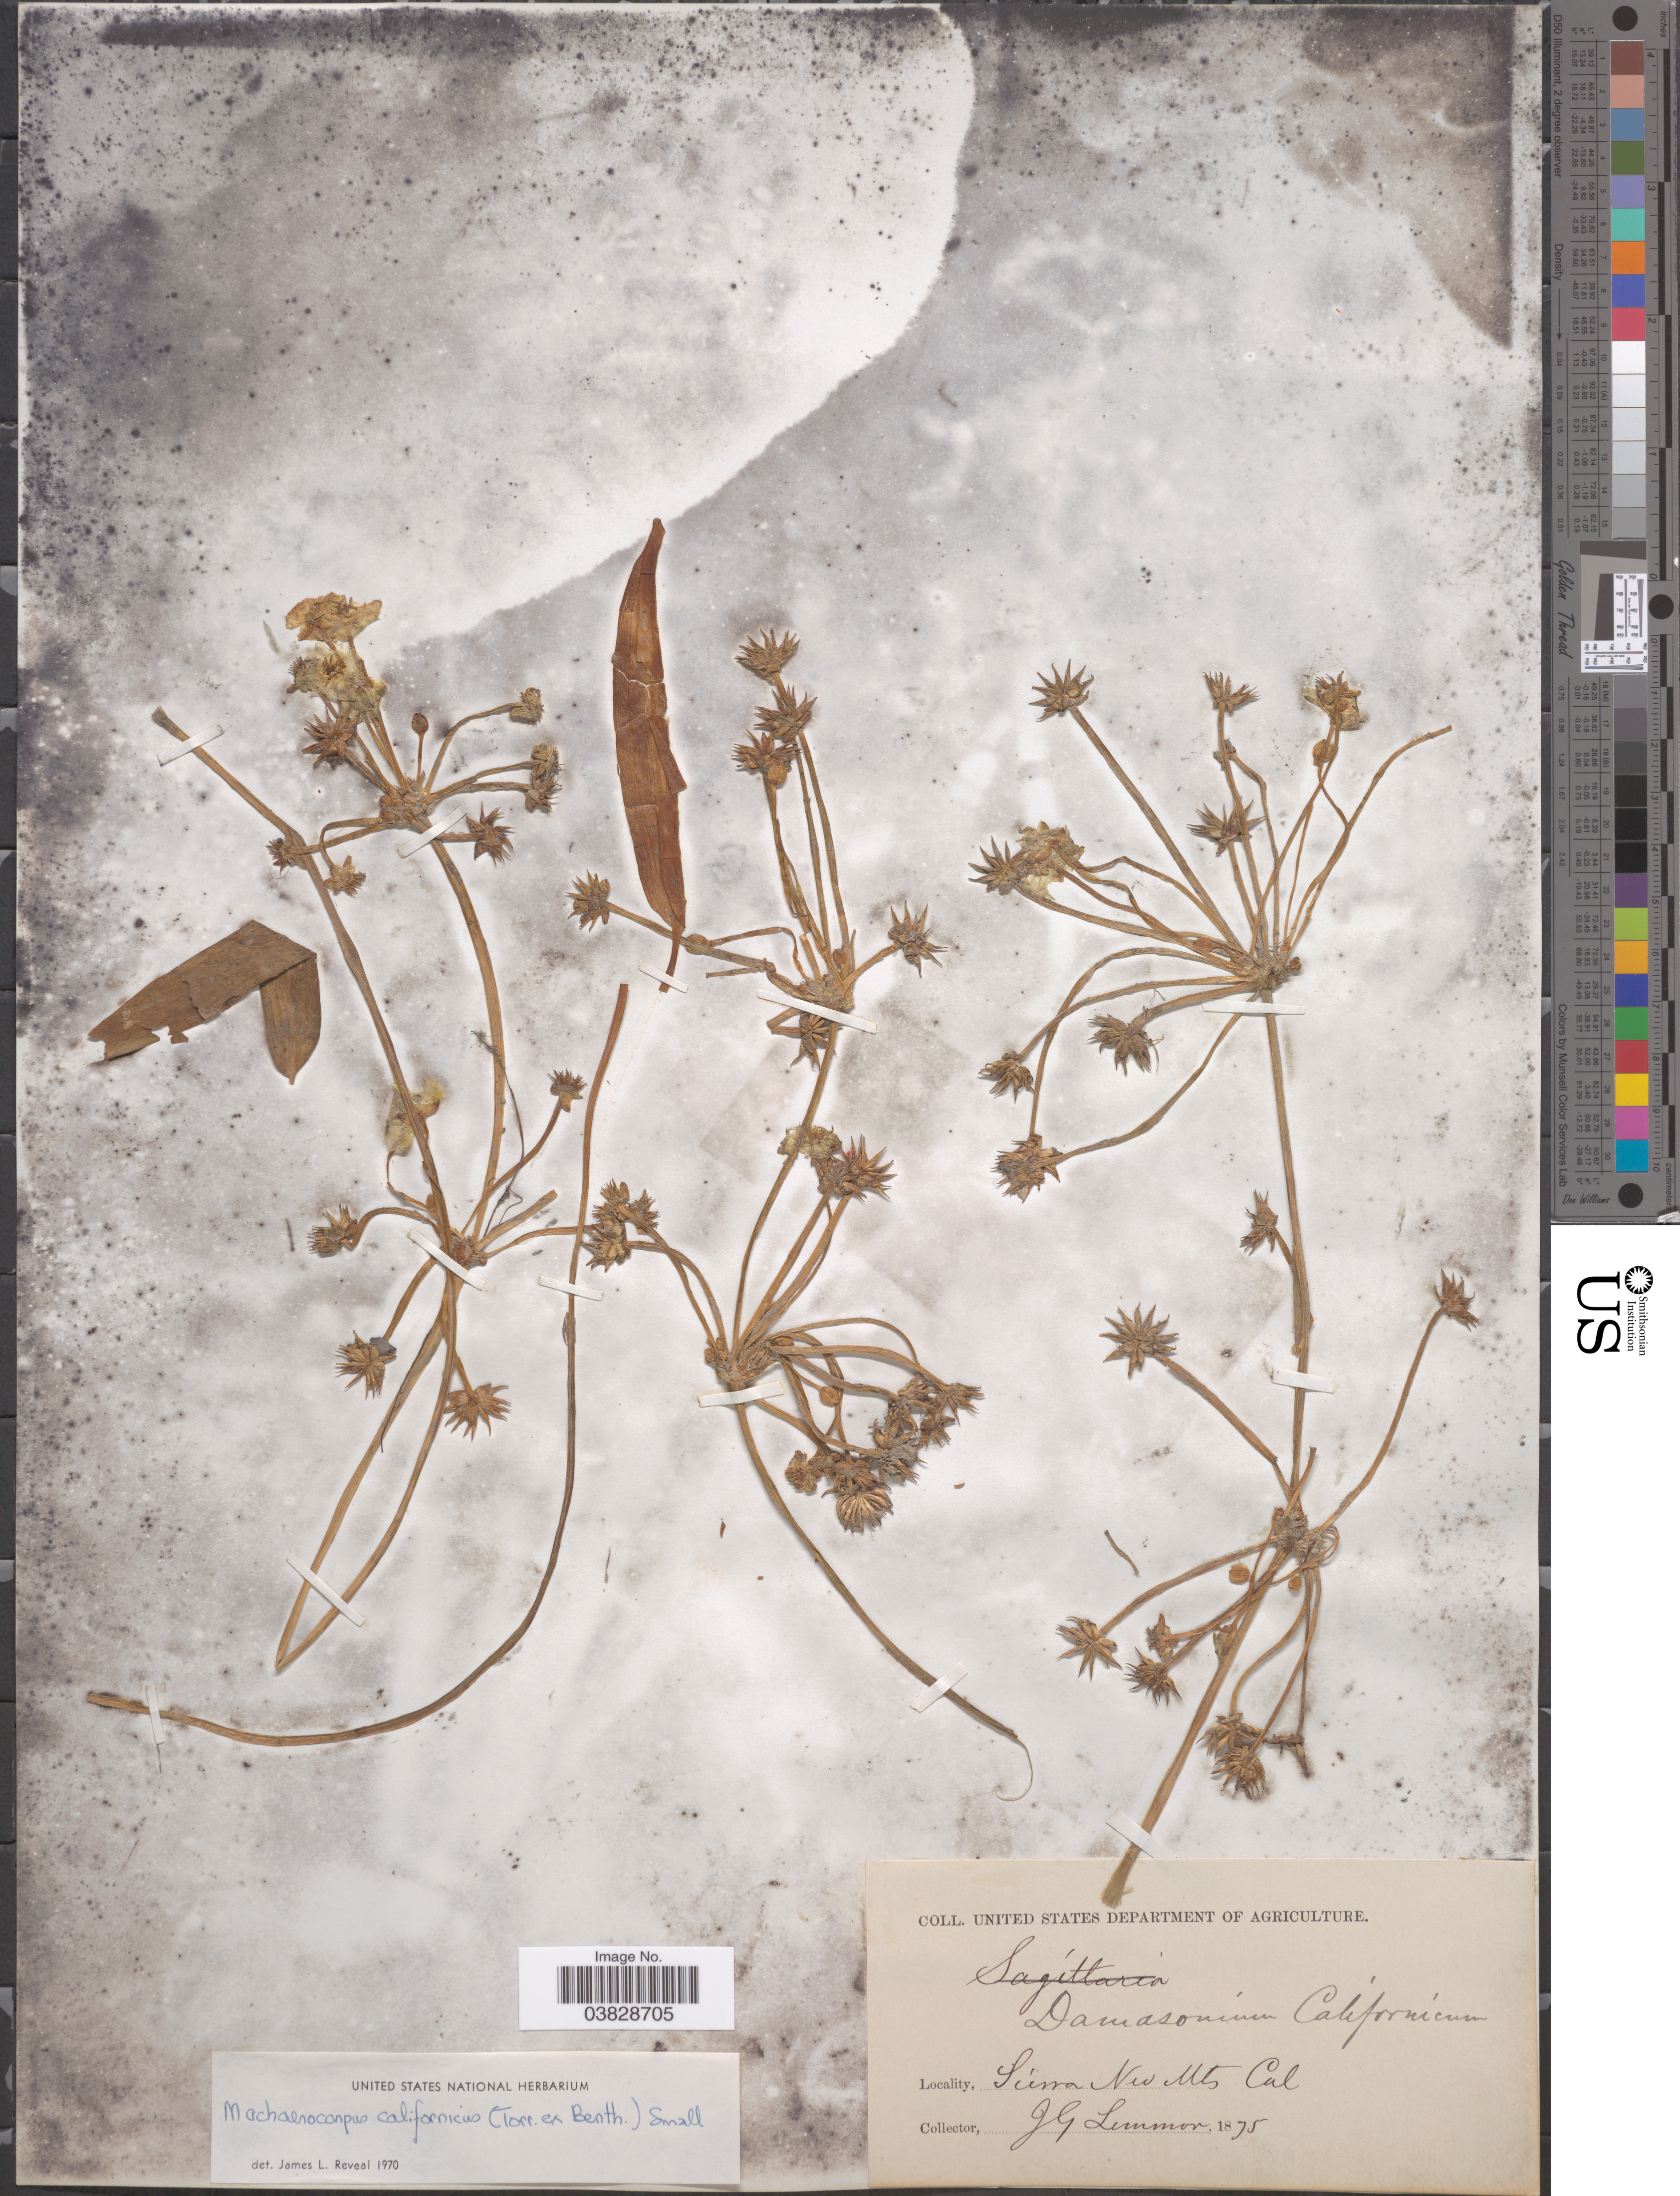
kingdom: Plantae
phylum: Tracheophyta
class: Liliopsida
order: Alismatales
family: Alismataceae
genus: Damasonium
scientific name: Damasonium californicum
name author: Torr.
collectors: J. Lemmon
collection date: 1875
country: United States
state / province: California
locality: Sierra Nev. Mts.